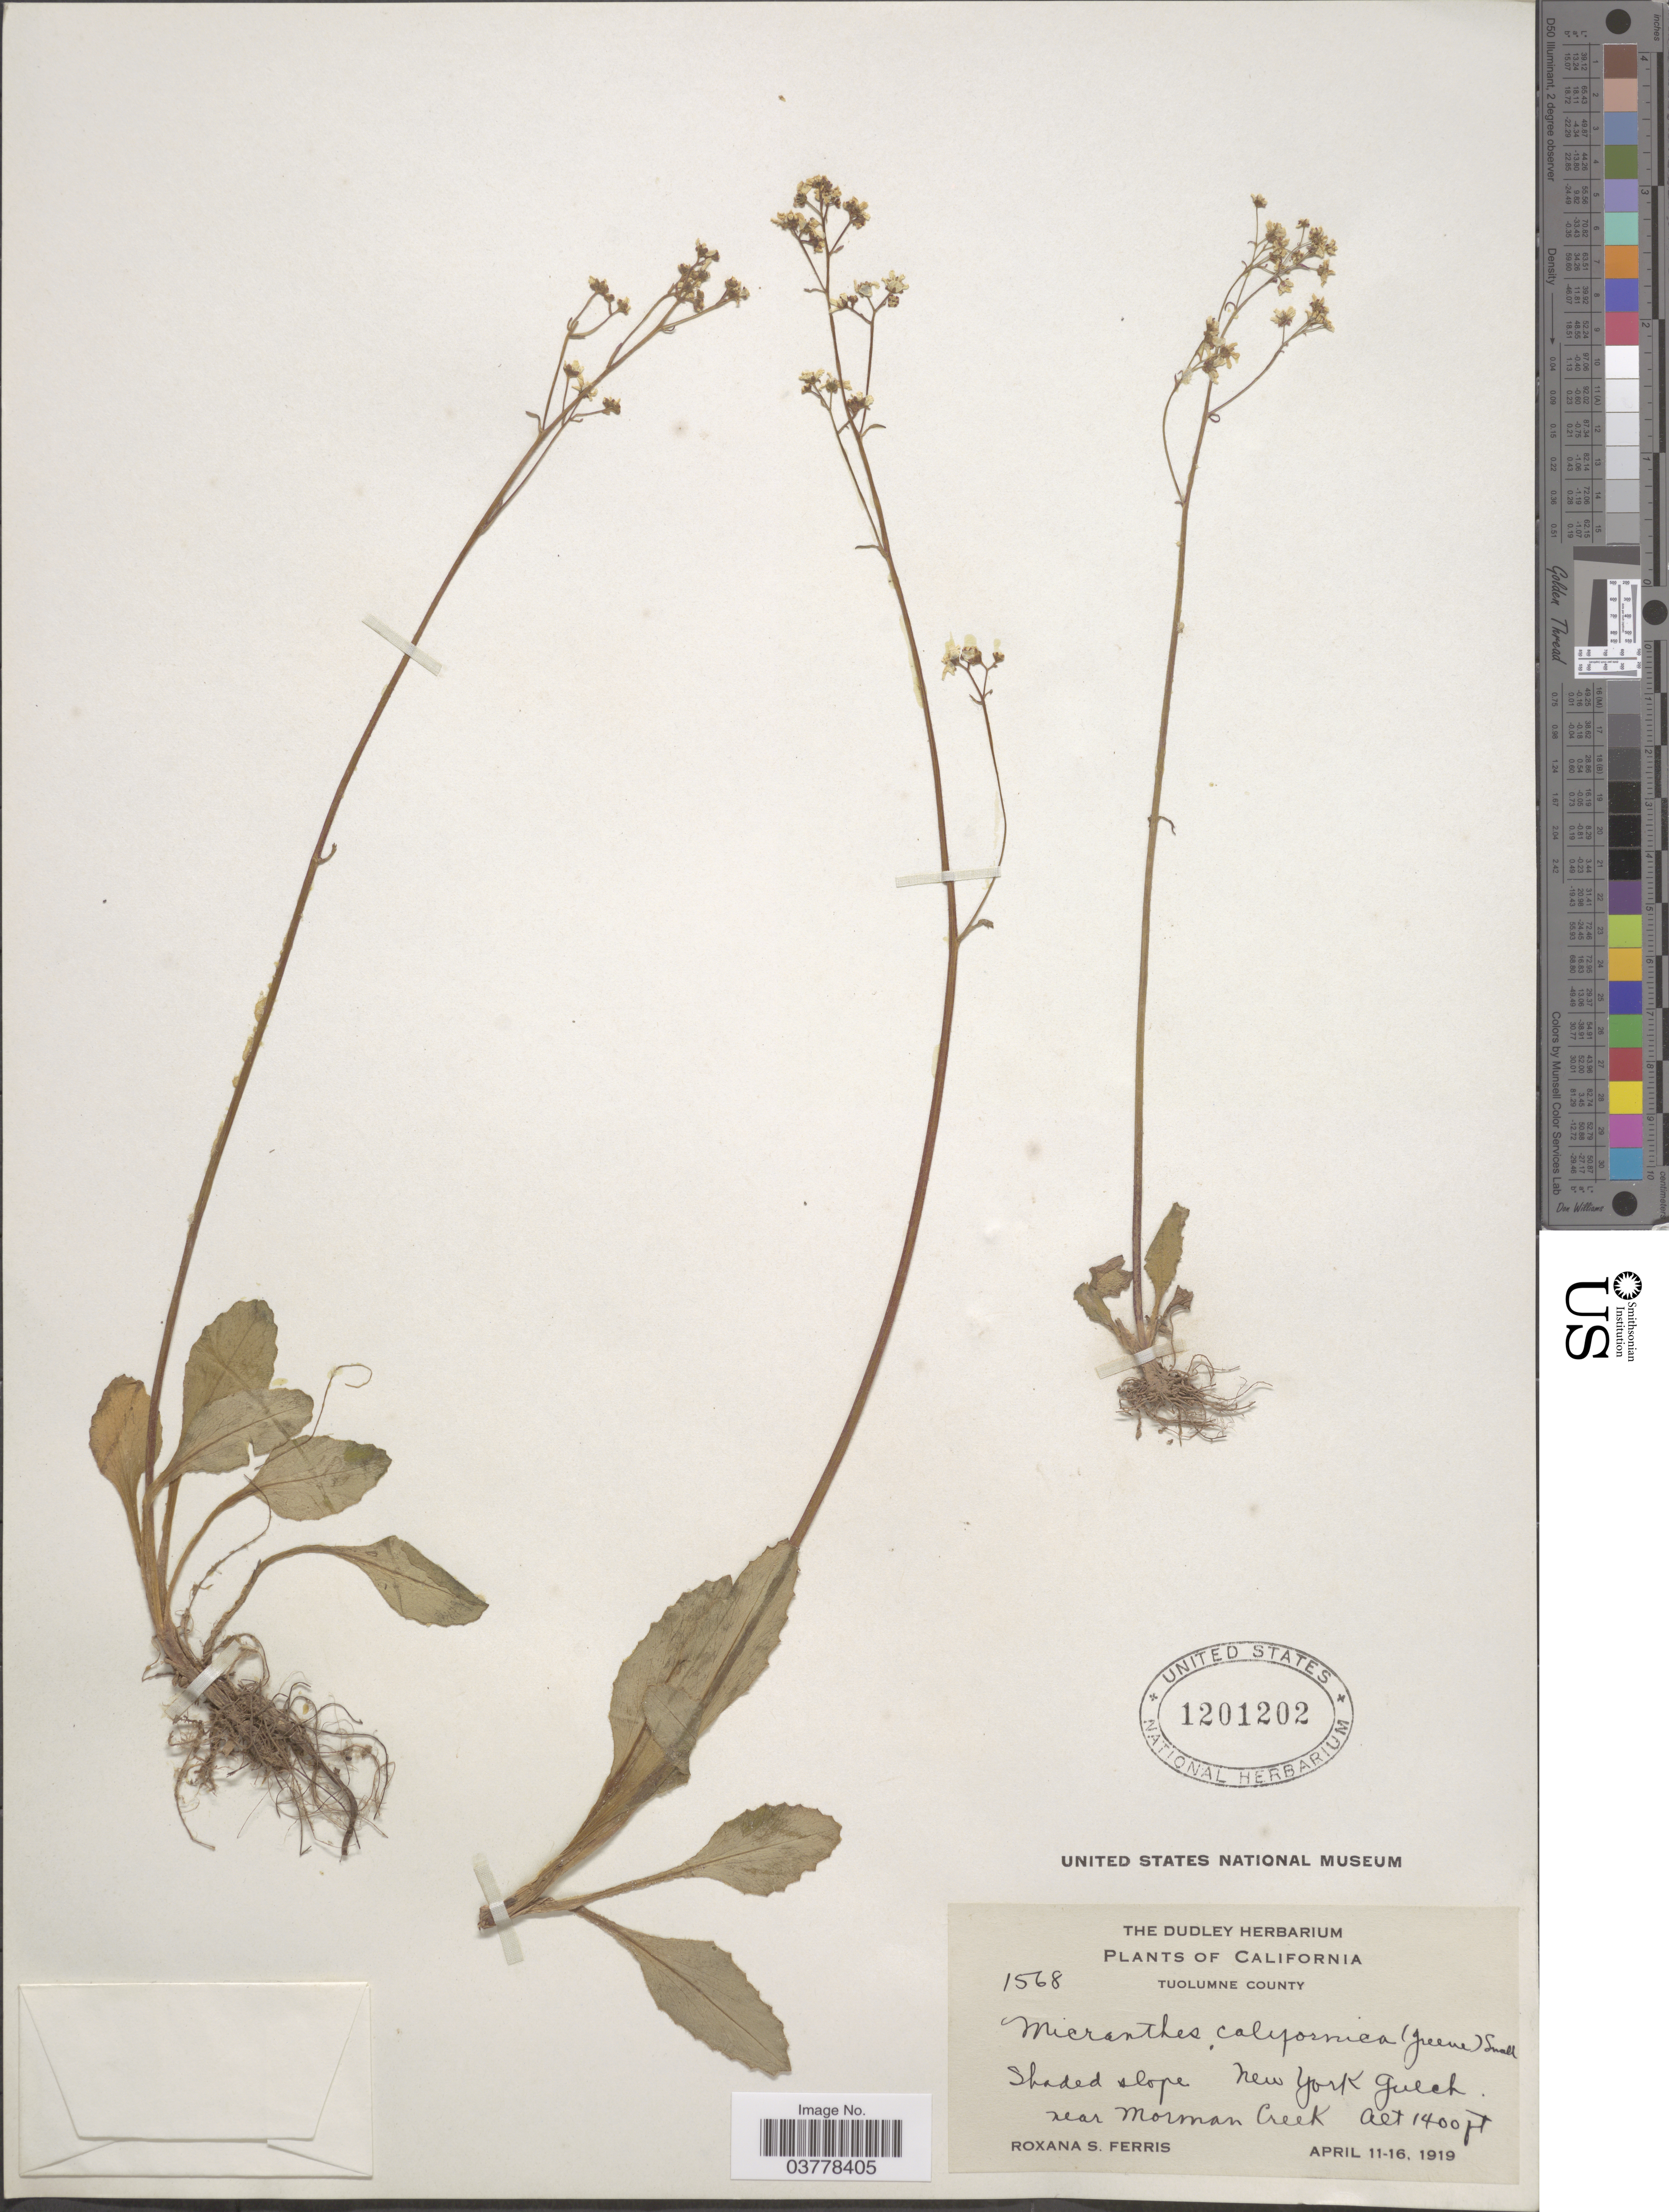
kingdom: Plantae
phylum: Tracheophyta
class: Magnoliopsida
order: Saxifragales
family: Saxifragaceae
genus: Micranthes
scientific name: Micranthes californica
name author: (Greene) Small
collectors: R. S. Ferris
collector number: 1568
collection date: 1919-04-11/1919-04-16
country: United States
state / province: California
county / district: Tuolumne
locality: Tuolumne County. New York Gulch near Mormon Creek.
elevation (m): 427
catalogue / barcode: US 1201202